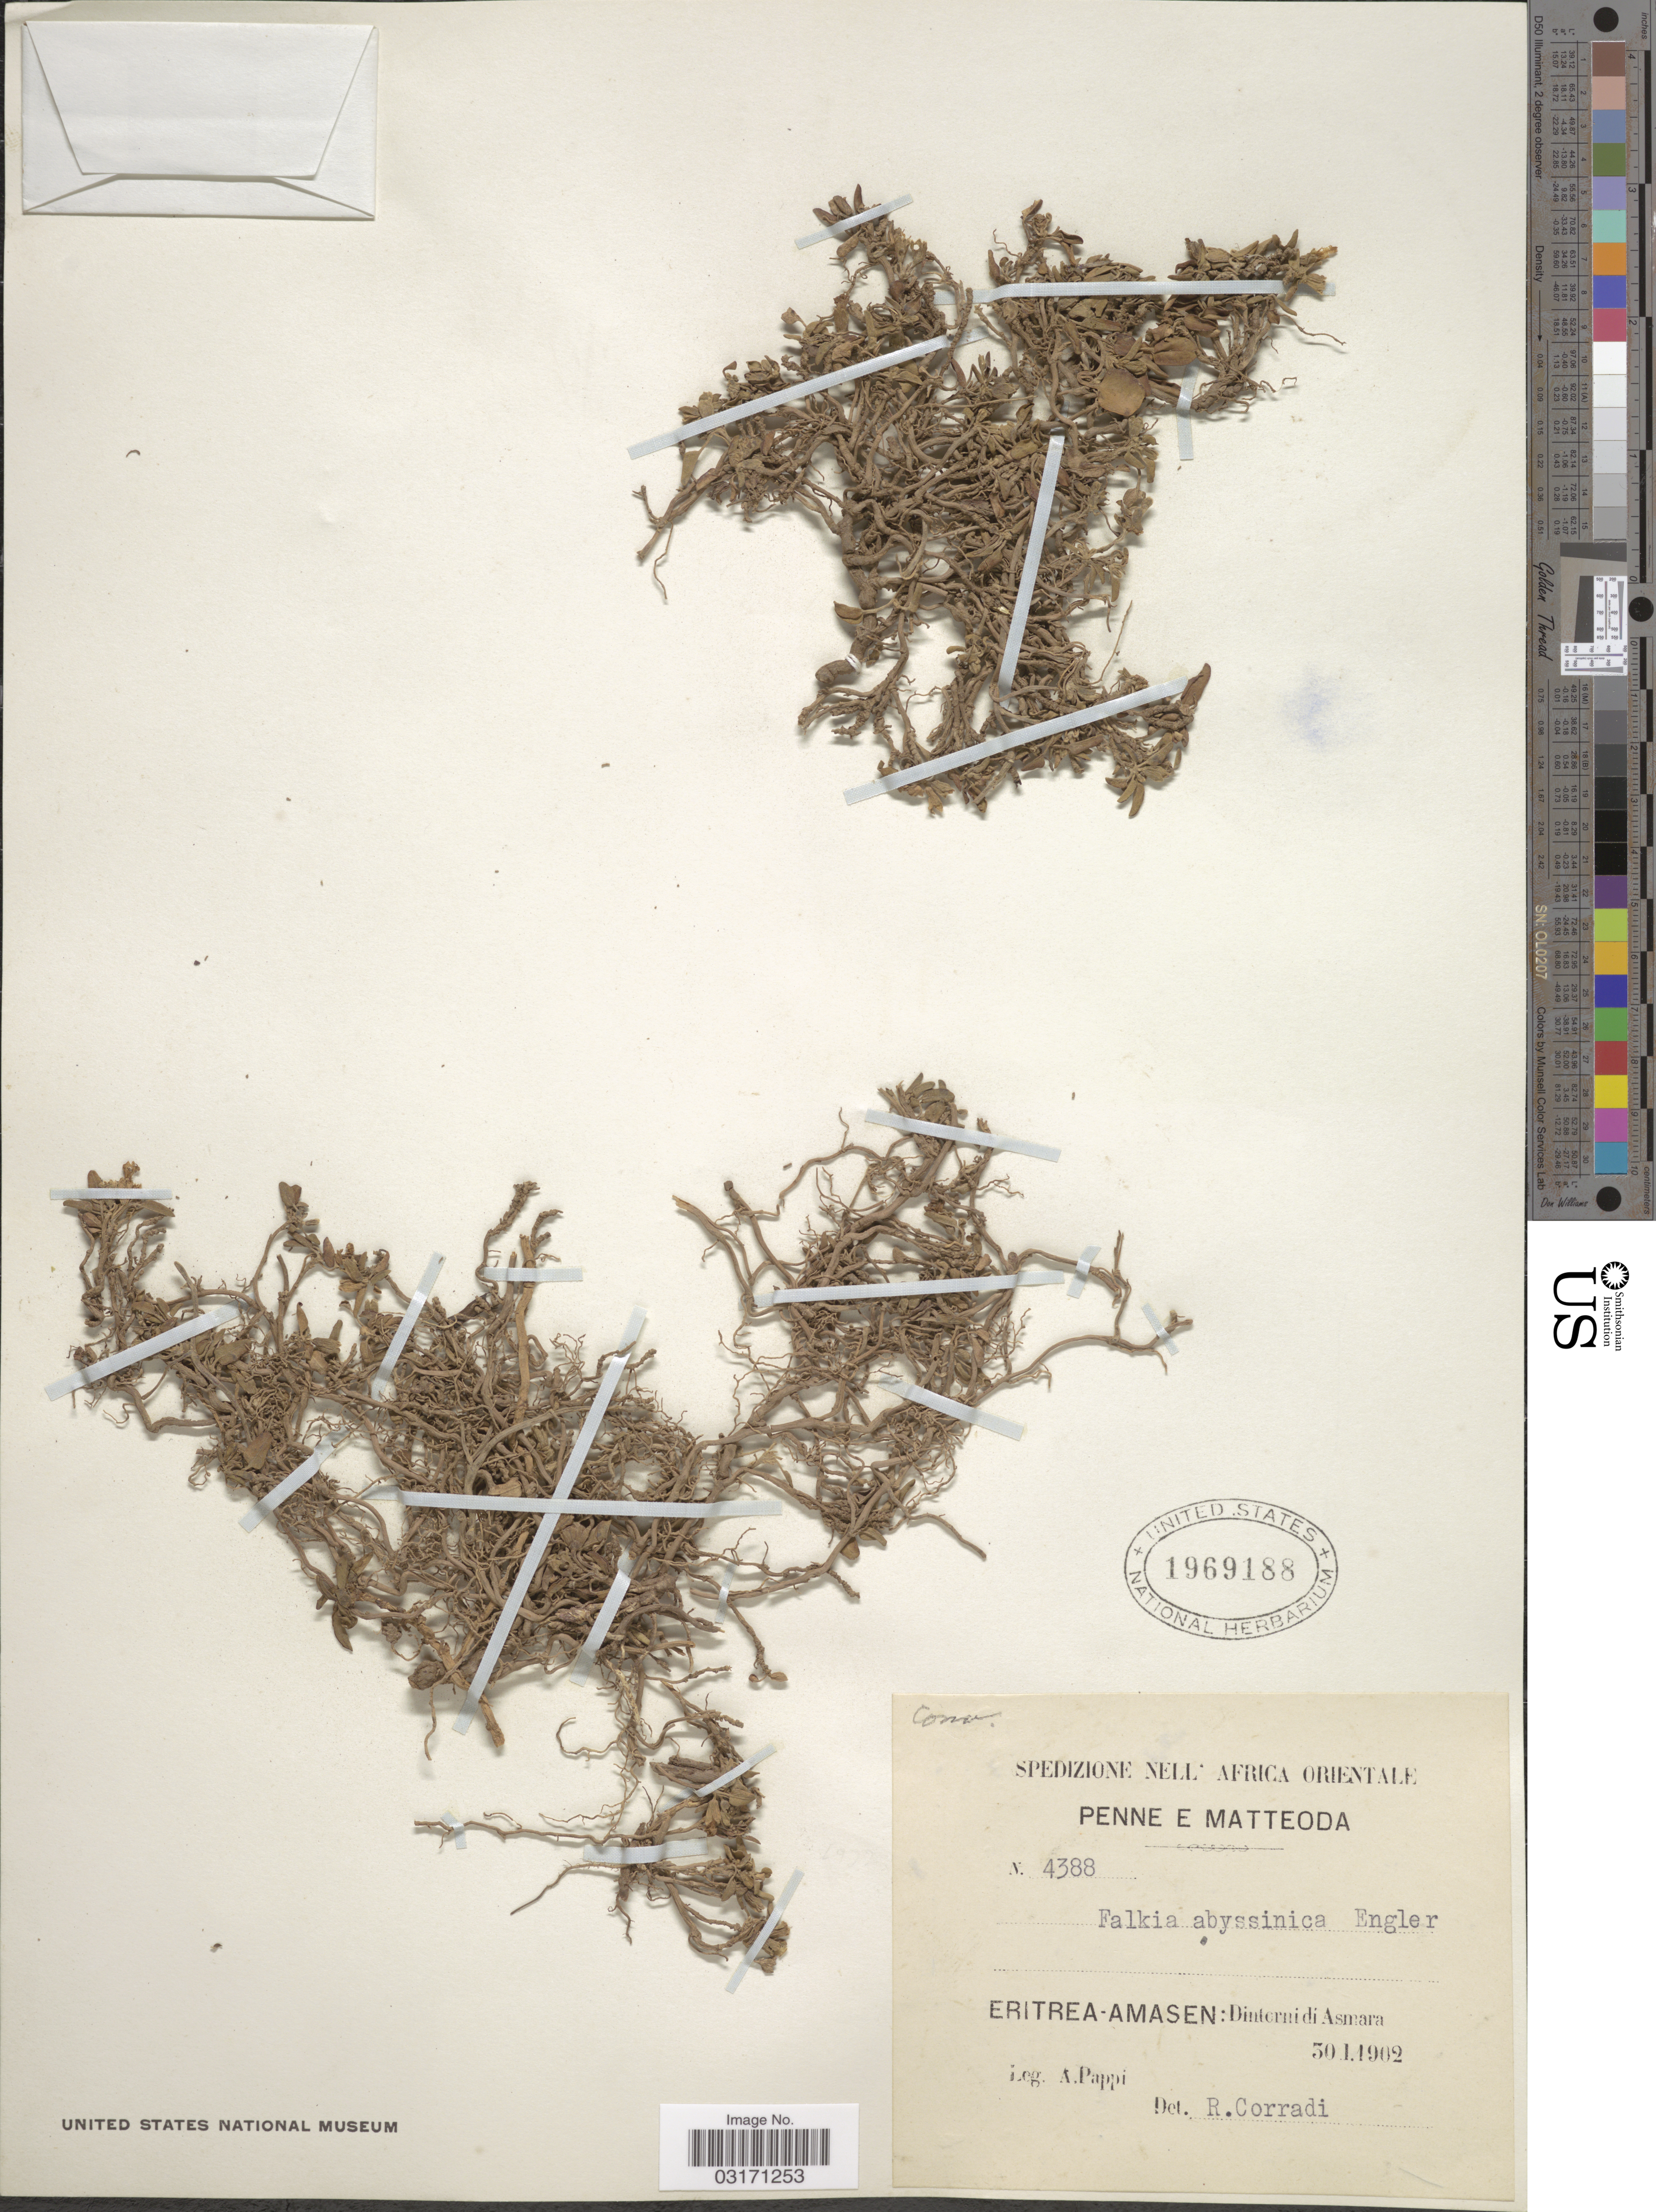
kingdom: Plantae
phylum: Tracheophyta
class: Magnoliopsida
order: Solanales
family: Convolvulaceae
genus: Falkia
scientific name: Falkia abyssinica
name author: Engl.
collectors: A. Pappi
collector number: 4388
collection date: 1902-01-30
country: Eritrea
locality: Africa Orientale. Eritrea-Amasen: Dinternidi Asmara.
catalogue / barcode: US 1969188